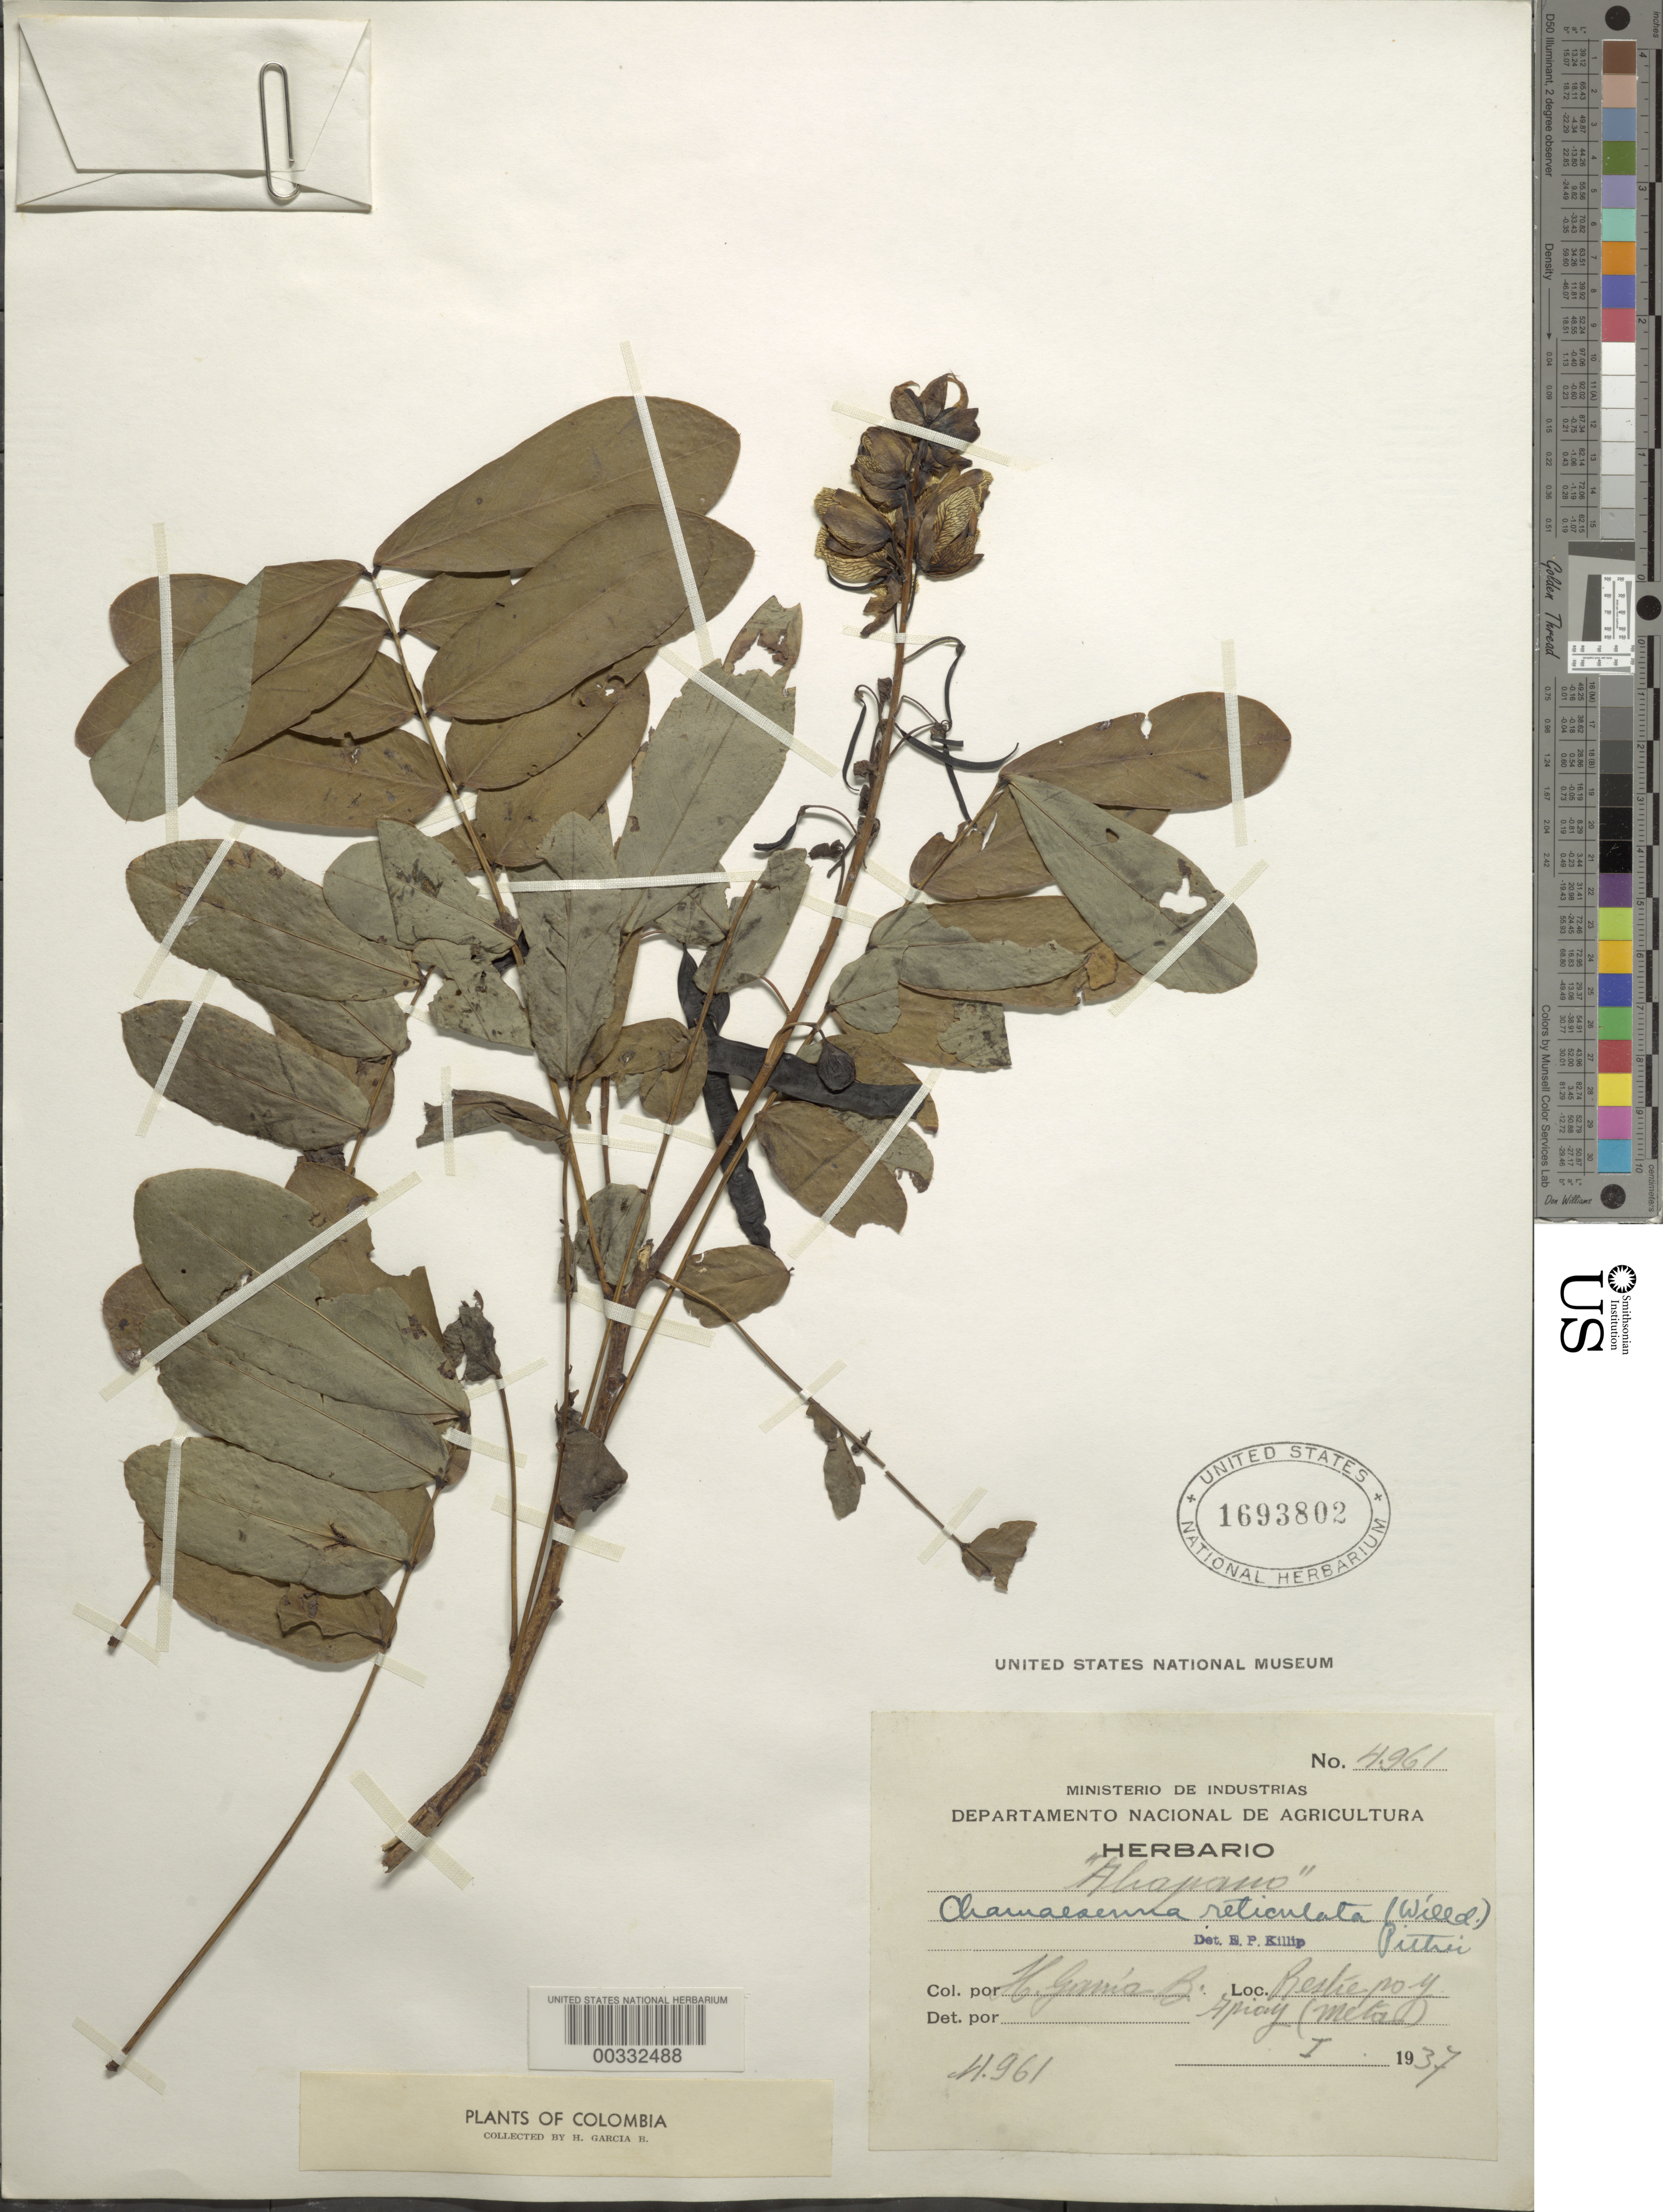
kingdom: Plantae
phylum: Tracheophyta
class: Magnoliopsida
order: Fabales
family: Fabaceae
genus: Senna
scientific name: Senna reticulata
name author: (Willd.) H.S. Irwin & Barneby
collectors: H. Gama B.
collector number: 4961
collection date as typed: Jan 1937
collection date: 1937-01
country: Colombia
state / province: Meta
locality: Restupo and Apiay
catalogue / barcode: US 1693802